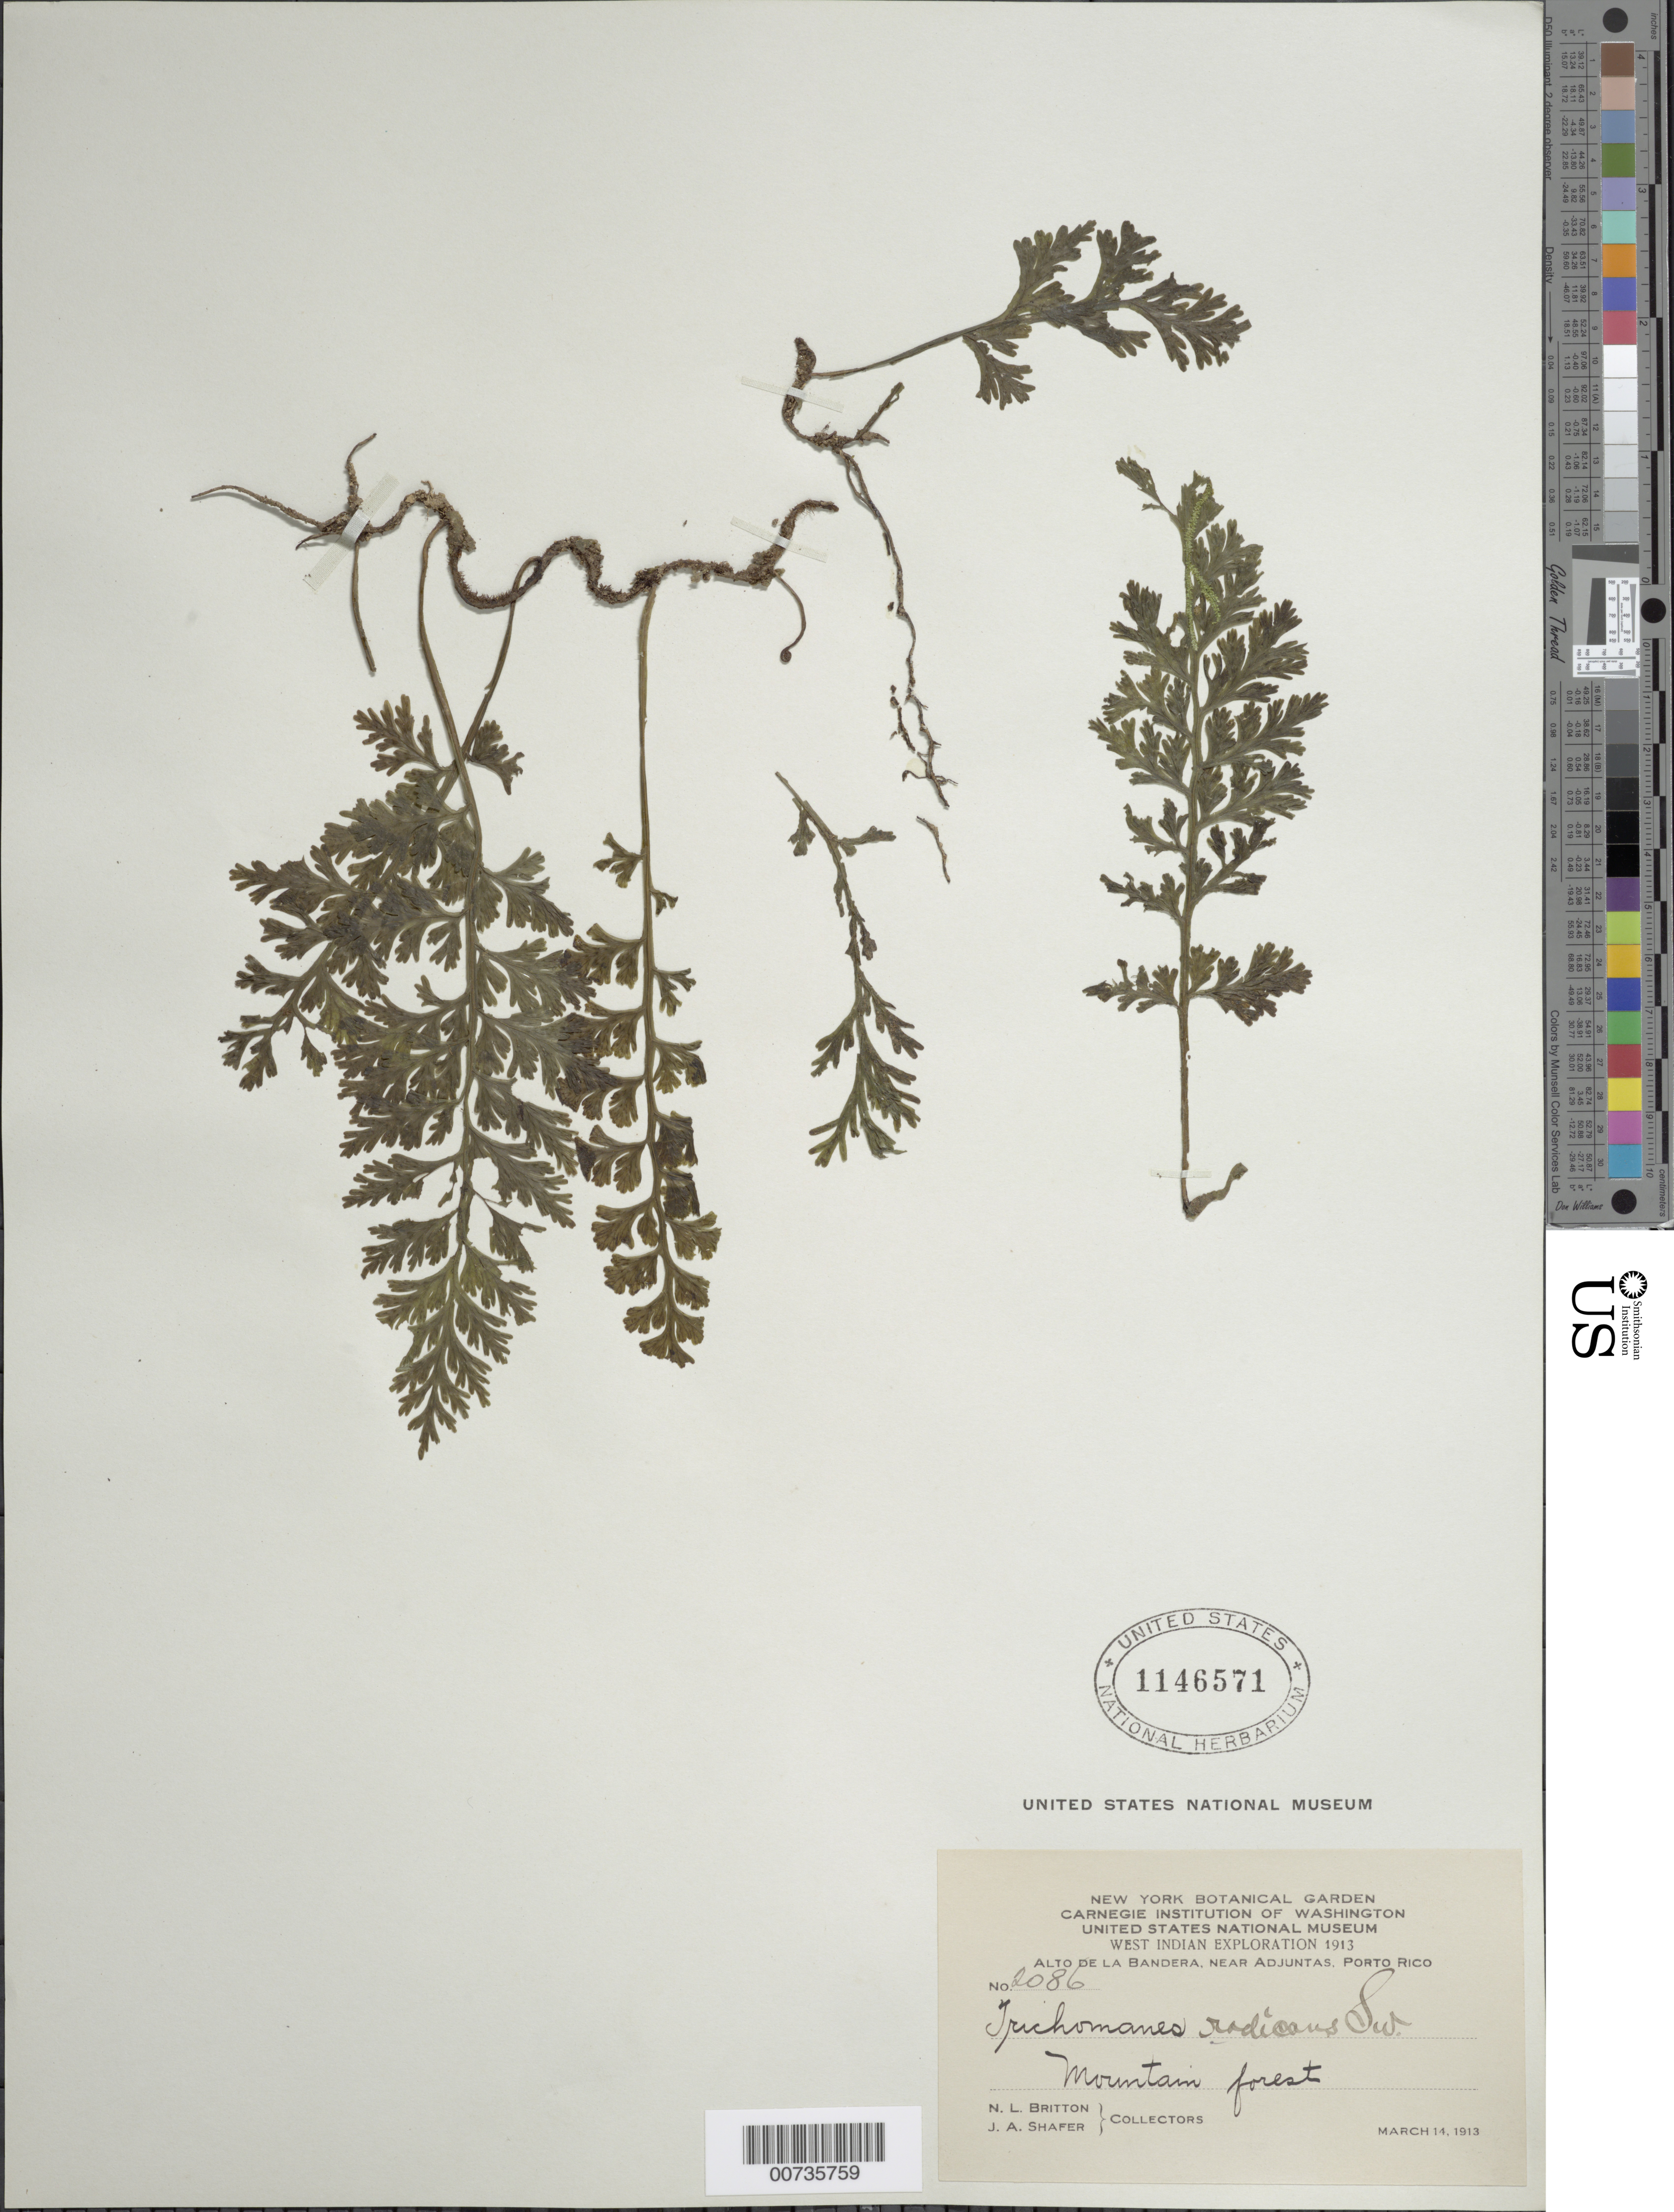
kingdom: Plantae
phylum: Tracheophyta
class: Polypodiopsida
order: Hymenophyllales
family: Hymenophyllaceae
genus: Vandenboschia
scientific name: Vandenboschia radicans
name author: (Sw.) Copel.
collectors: N. Britton & J. A. Shafer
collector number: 2086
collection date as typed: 14 Mar 1913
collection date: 1913-03-14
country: Puerto Rico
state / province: Adjuntas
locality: Alto de la Bandera, near Adjuntas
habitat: Mountain forest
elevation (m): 700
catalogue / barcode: US 1146571